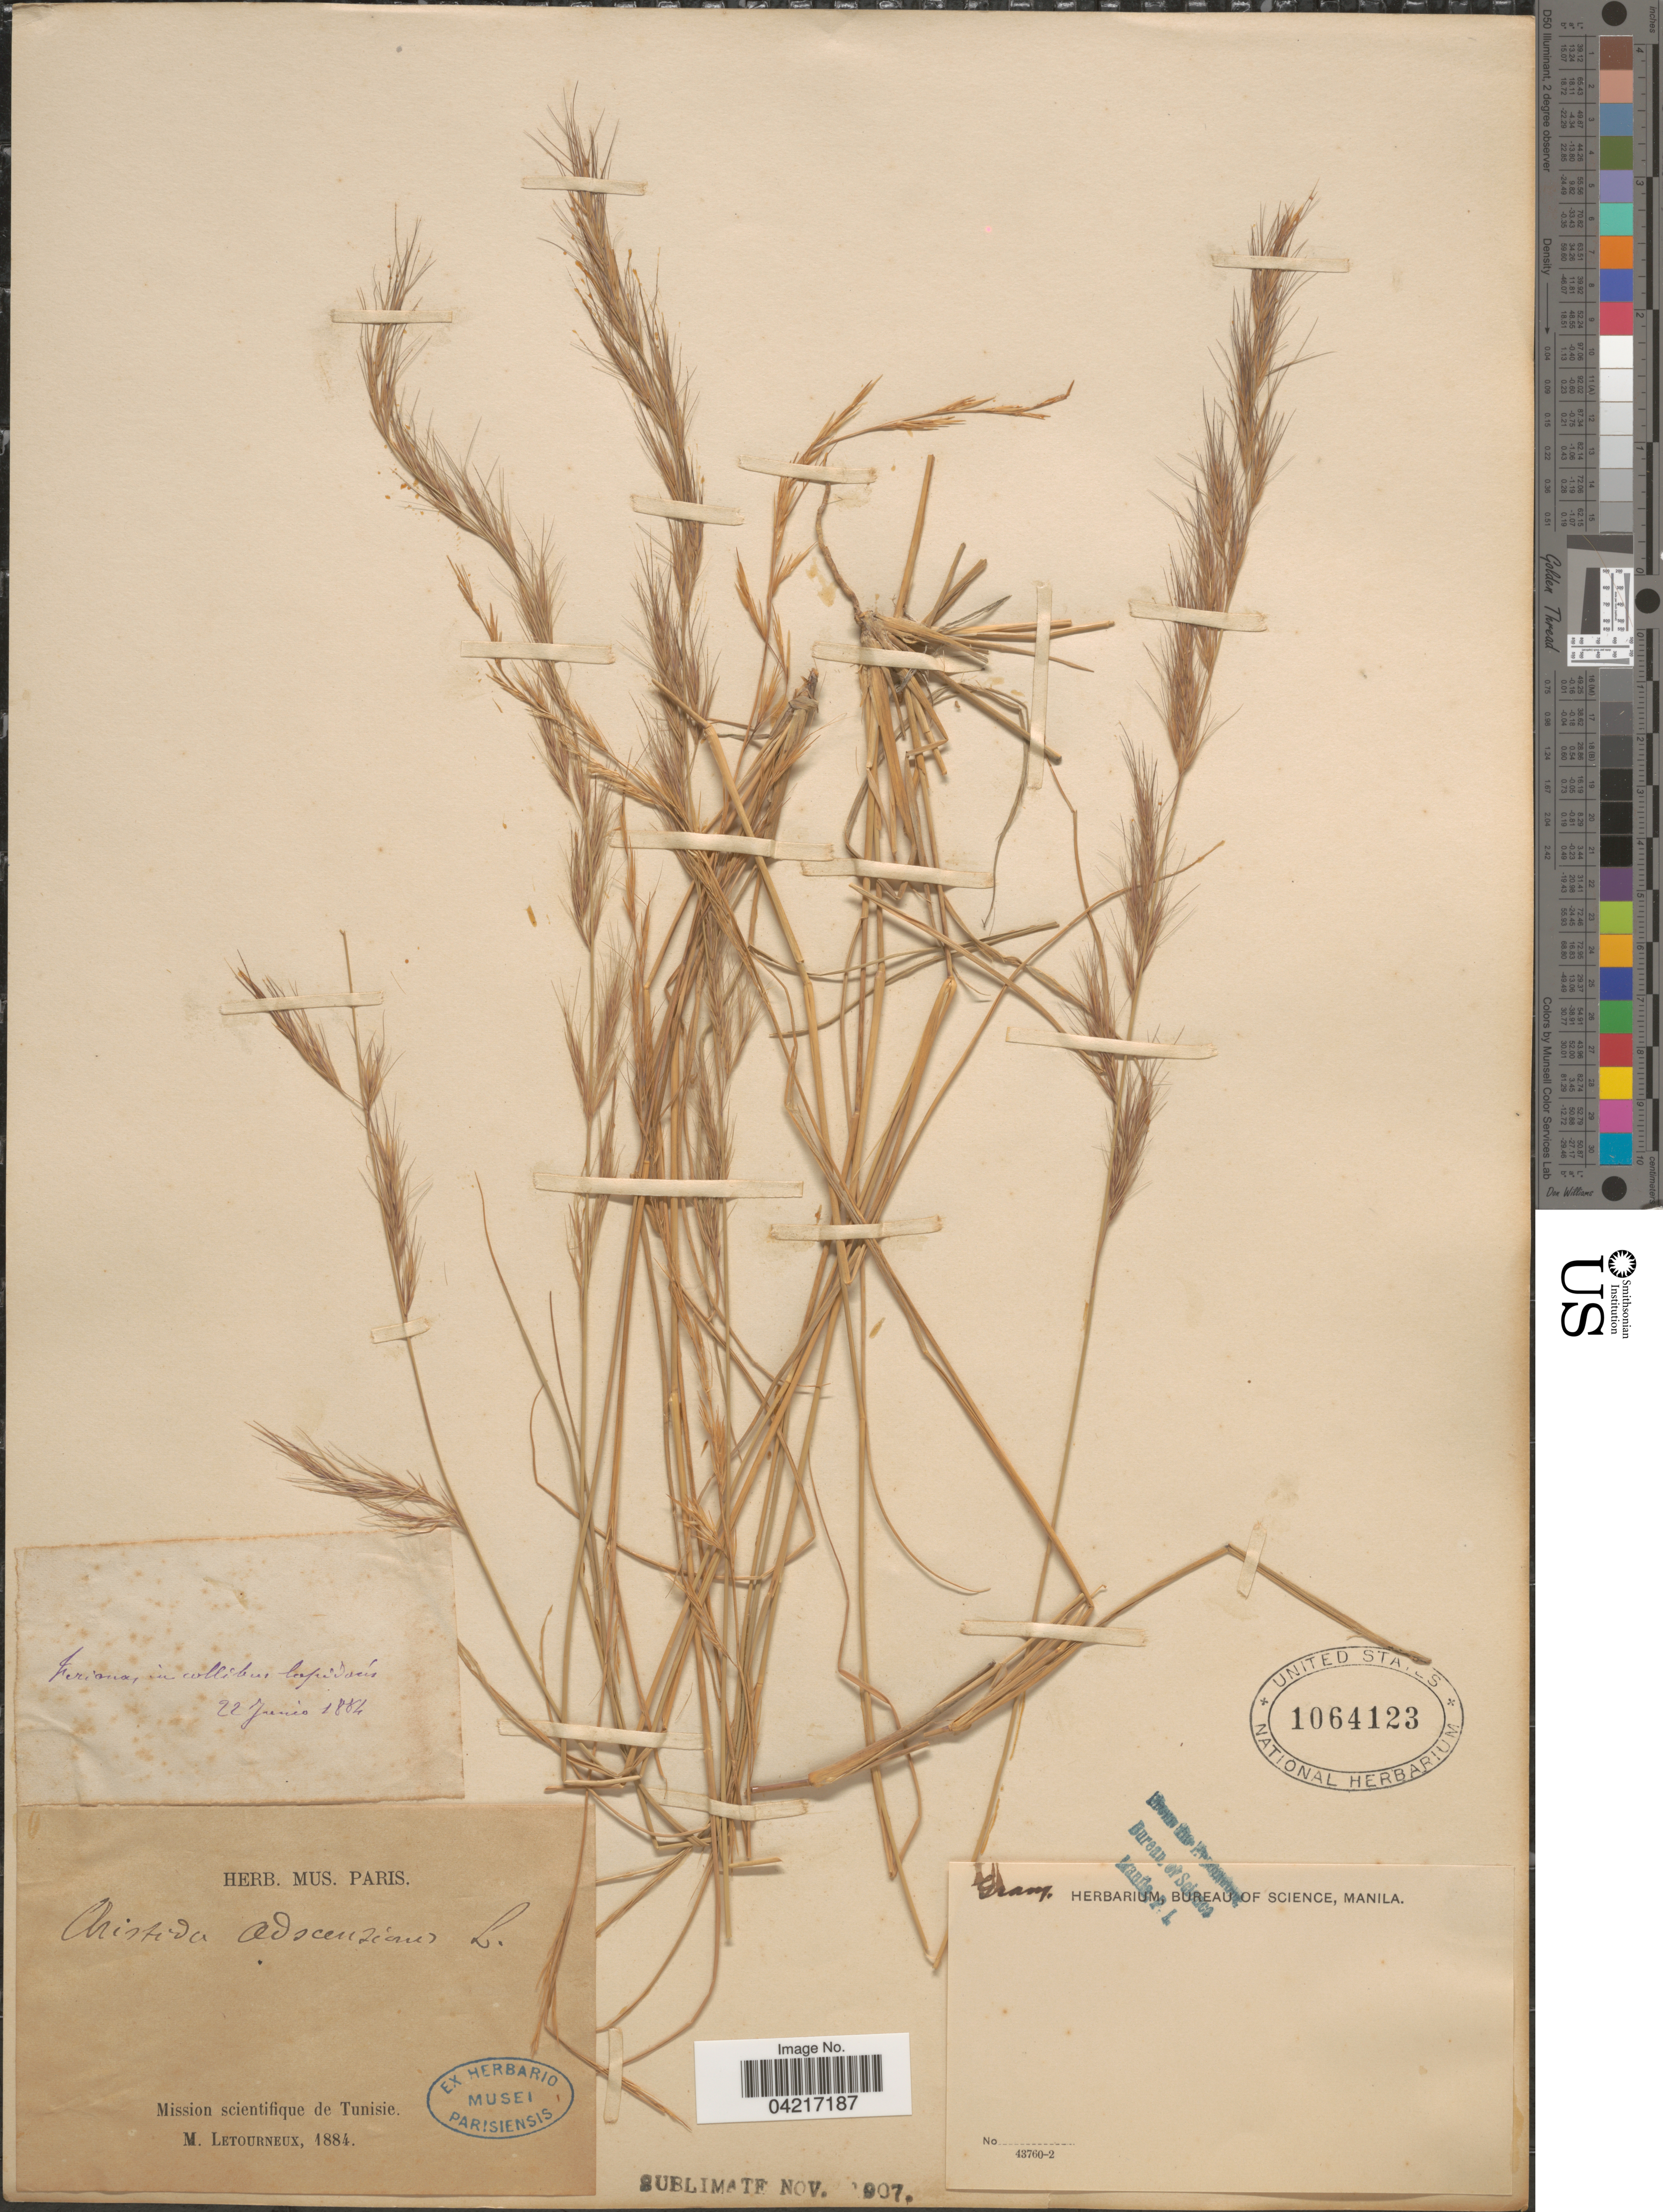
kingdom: Plantae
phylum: Tracheophyta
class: Liliopsida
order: Poales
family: Poaceae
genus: Aristida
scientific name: Aristida adscensionis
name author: L.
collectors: M. Letourneux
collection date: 1884-06-22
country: Tunisia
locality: Mission scientifique de Tunisie. Feriana, in collibus lapidosís.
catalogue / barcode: US 1064123